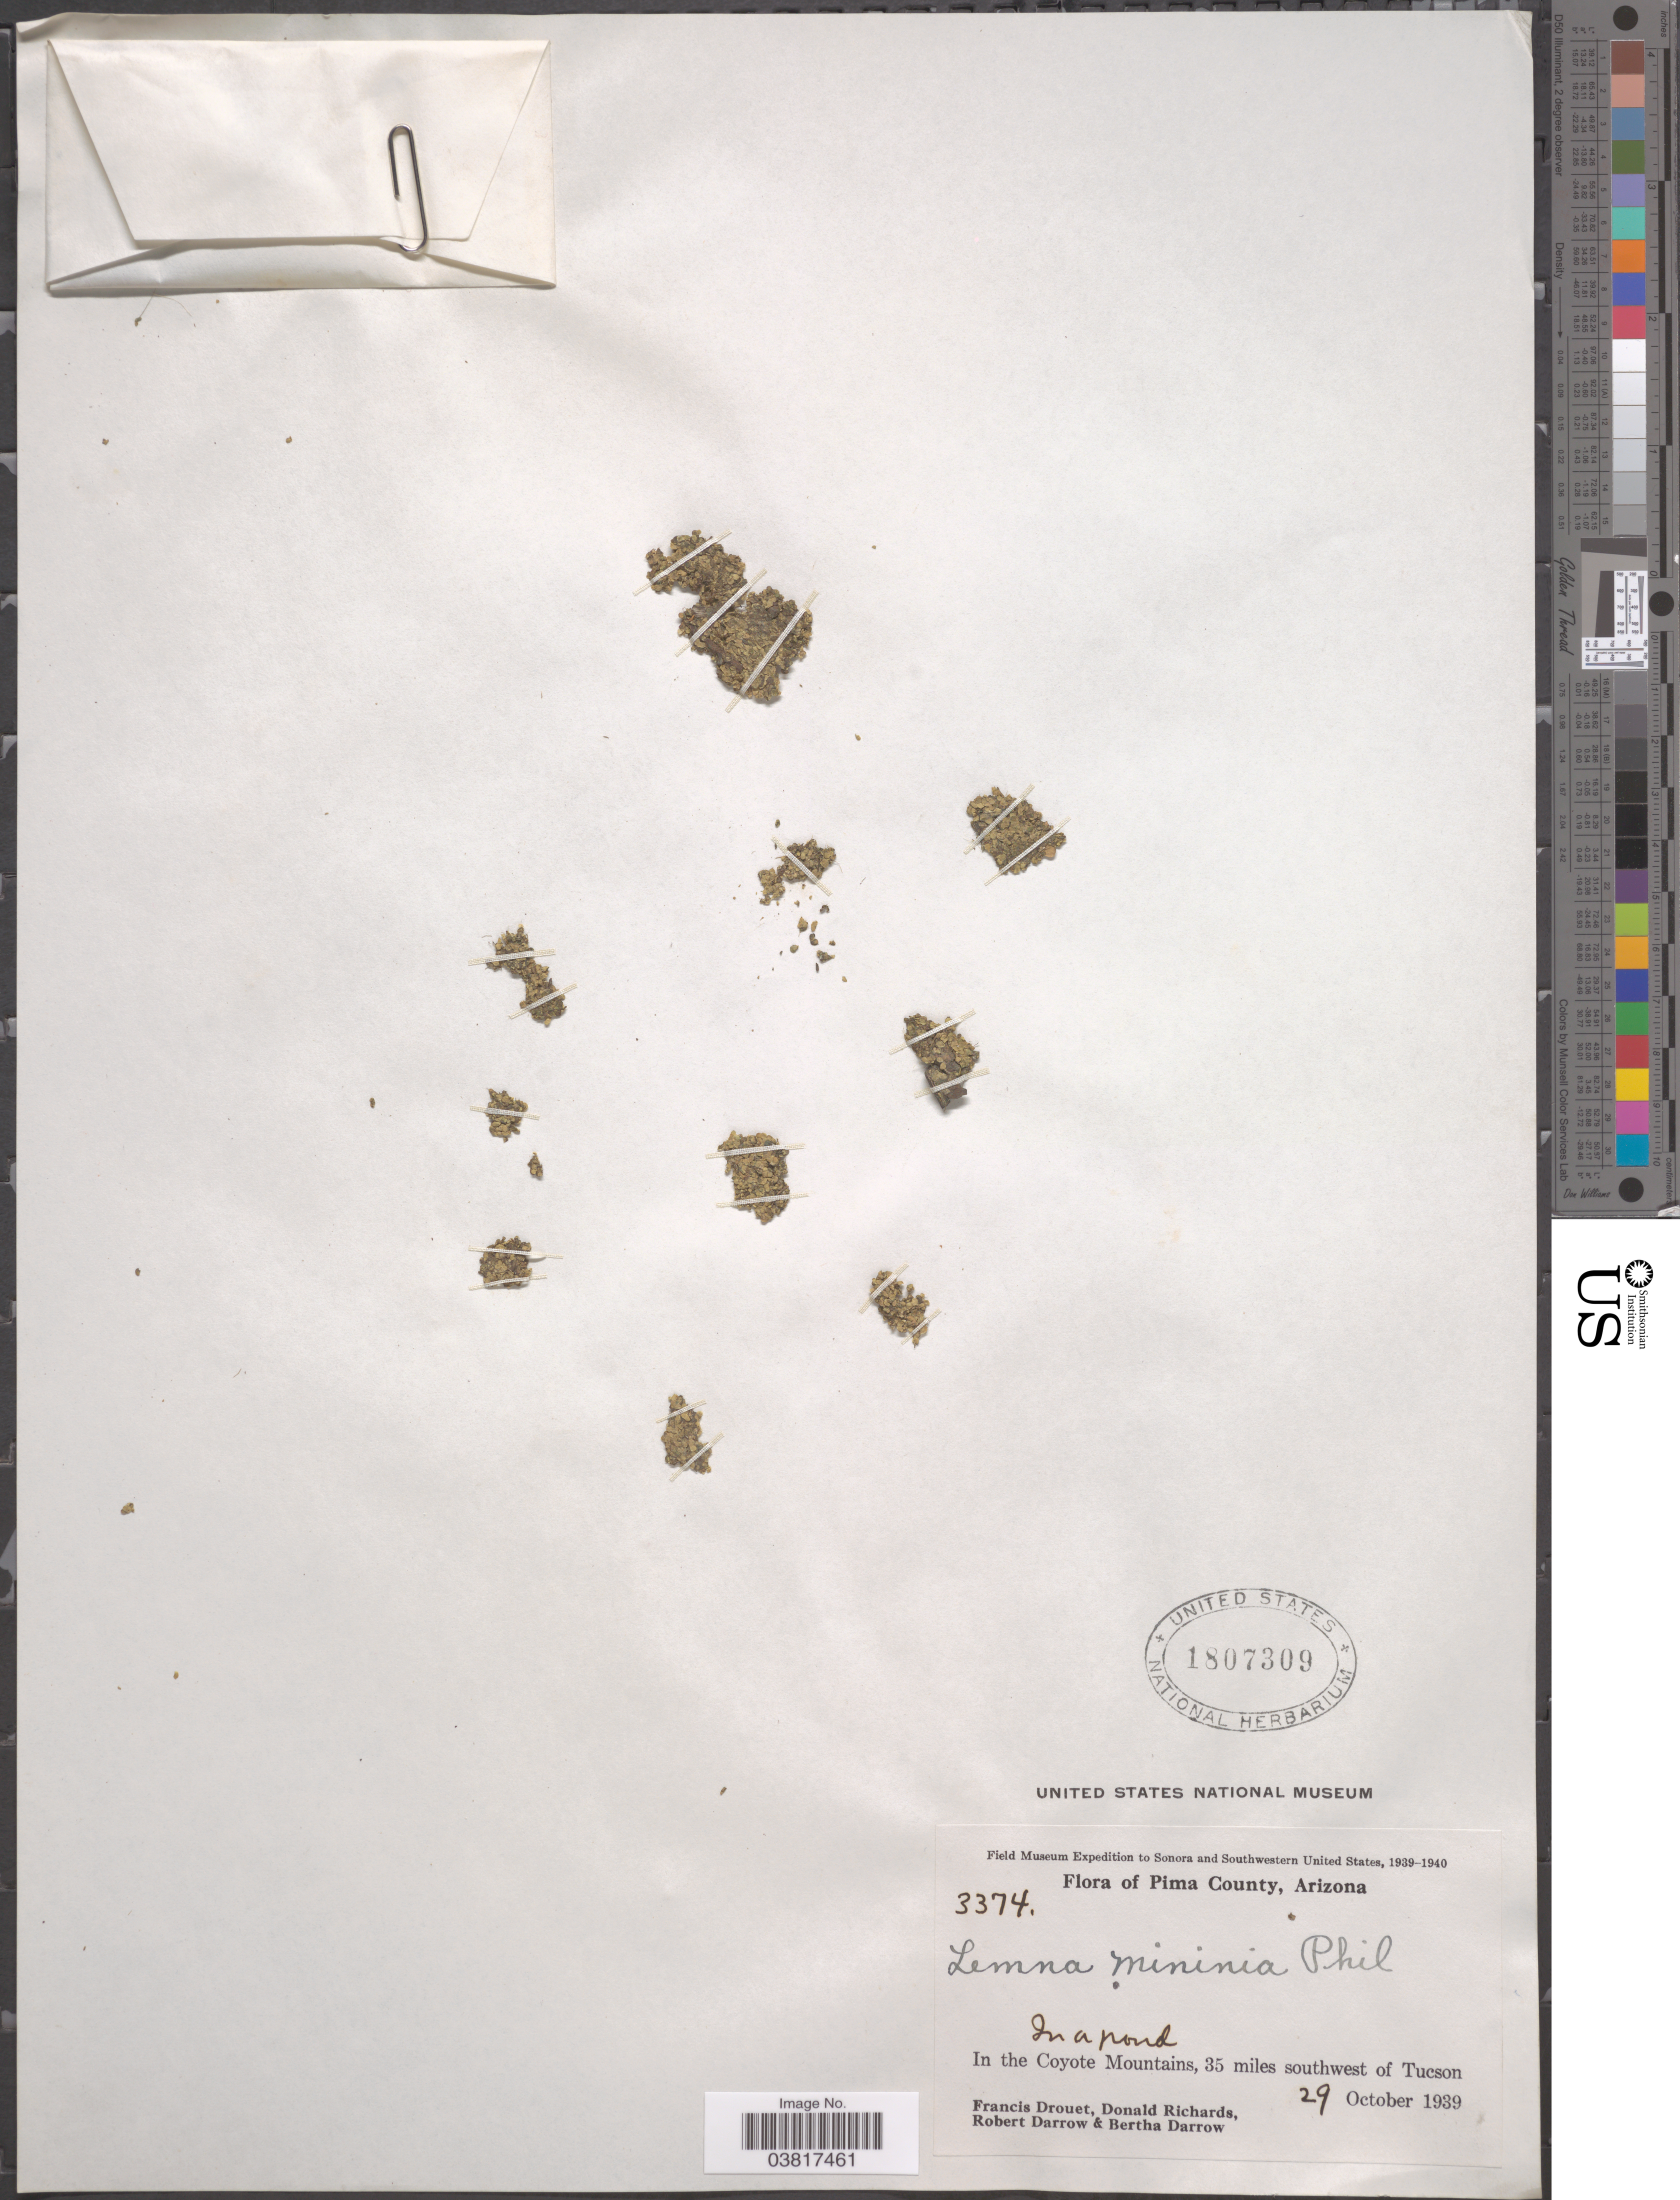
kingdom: Plantae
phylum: Tracheophyta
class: Liliopsida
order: Alismatales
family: Araceae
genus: Lemna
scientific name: Lemna minima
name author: Thuill. ex P. Beauv.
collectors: F. E. Drouet, D. Richards, R. A. Darrow & B. Darrow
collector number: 3374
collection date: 1939-10-29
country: United States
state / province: Arizona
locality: Pima County. In the Coyote Mountains, 35 miles southwest of Tucson.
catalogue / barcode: US 1807309